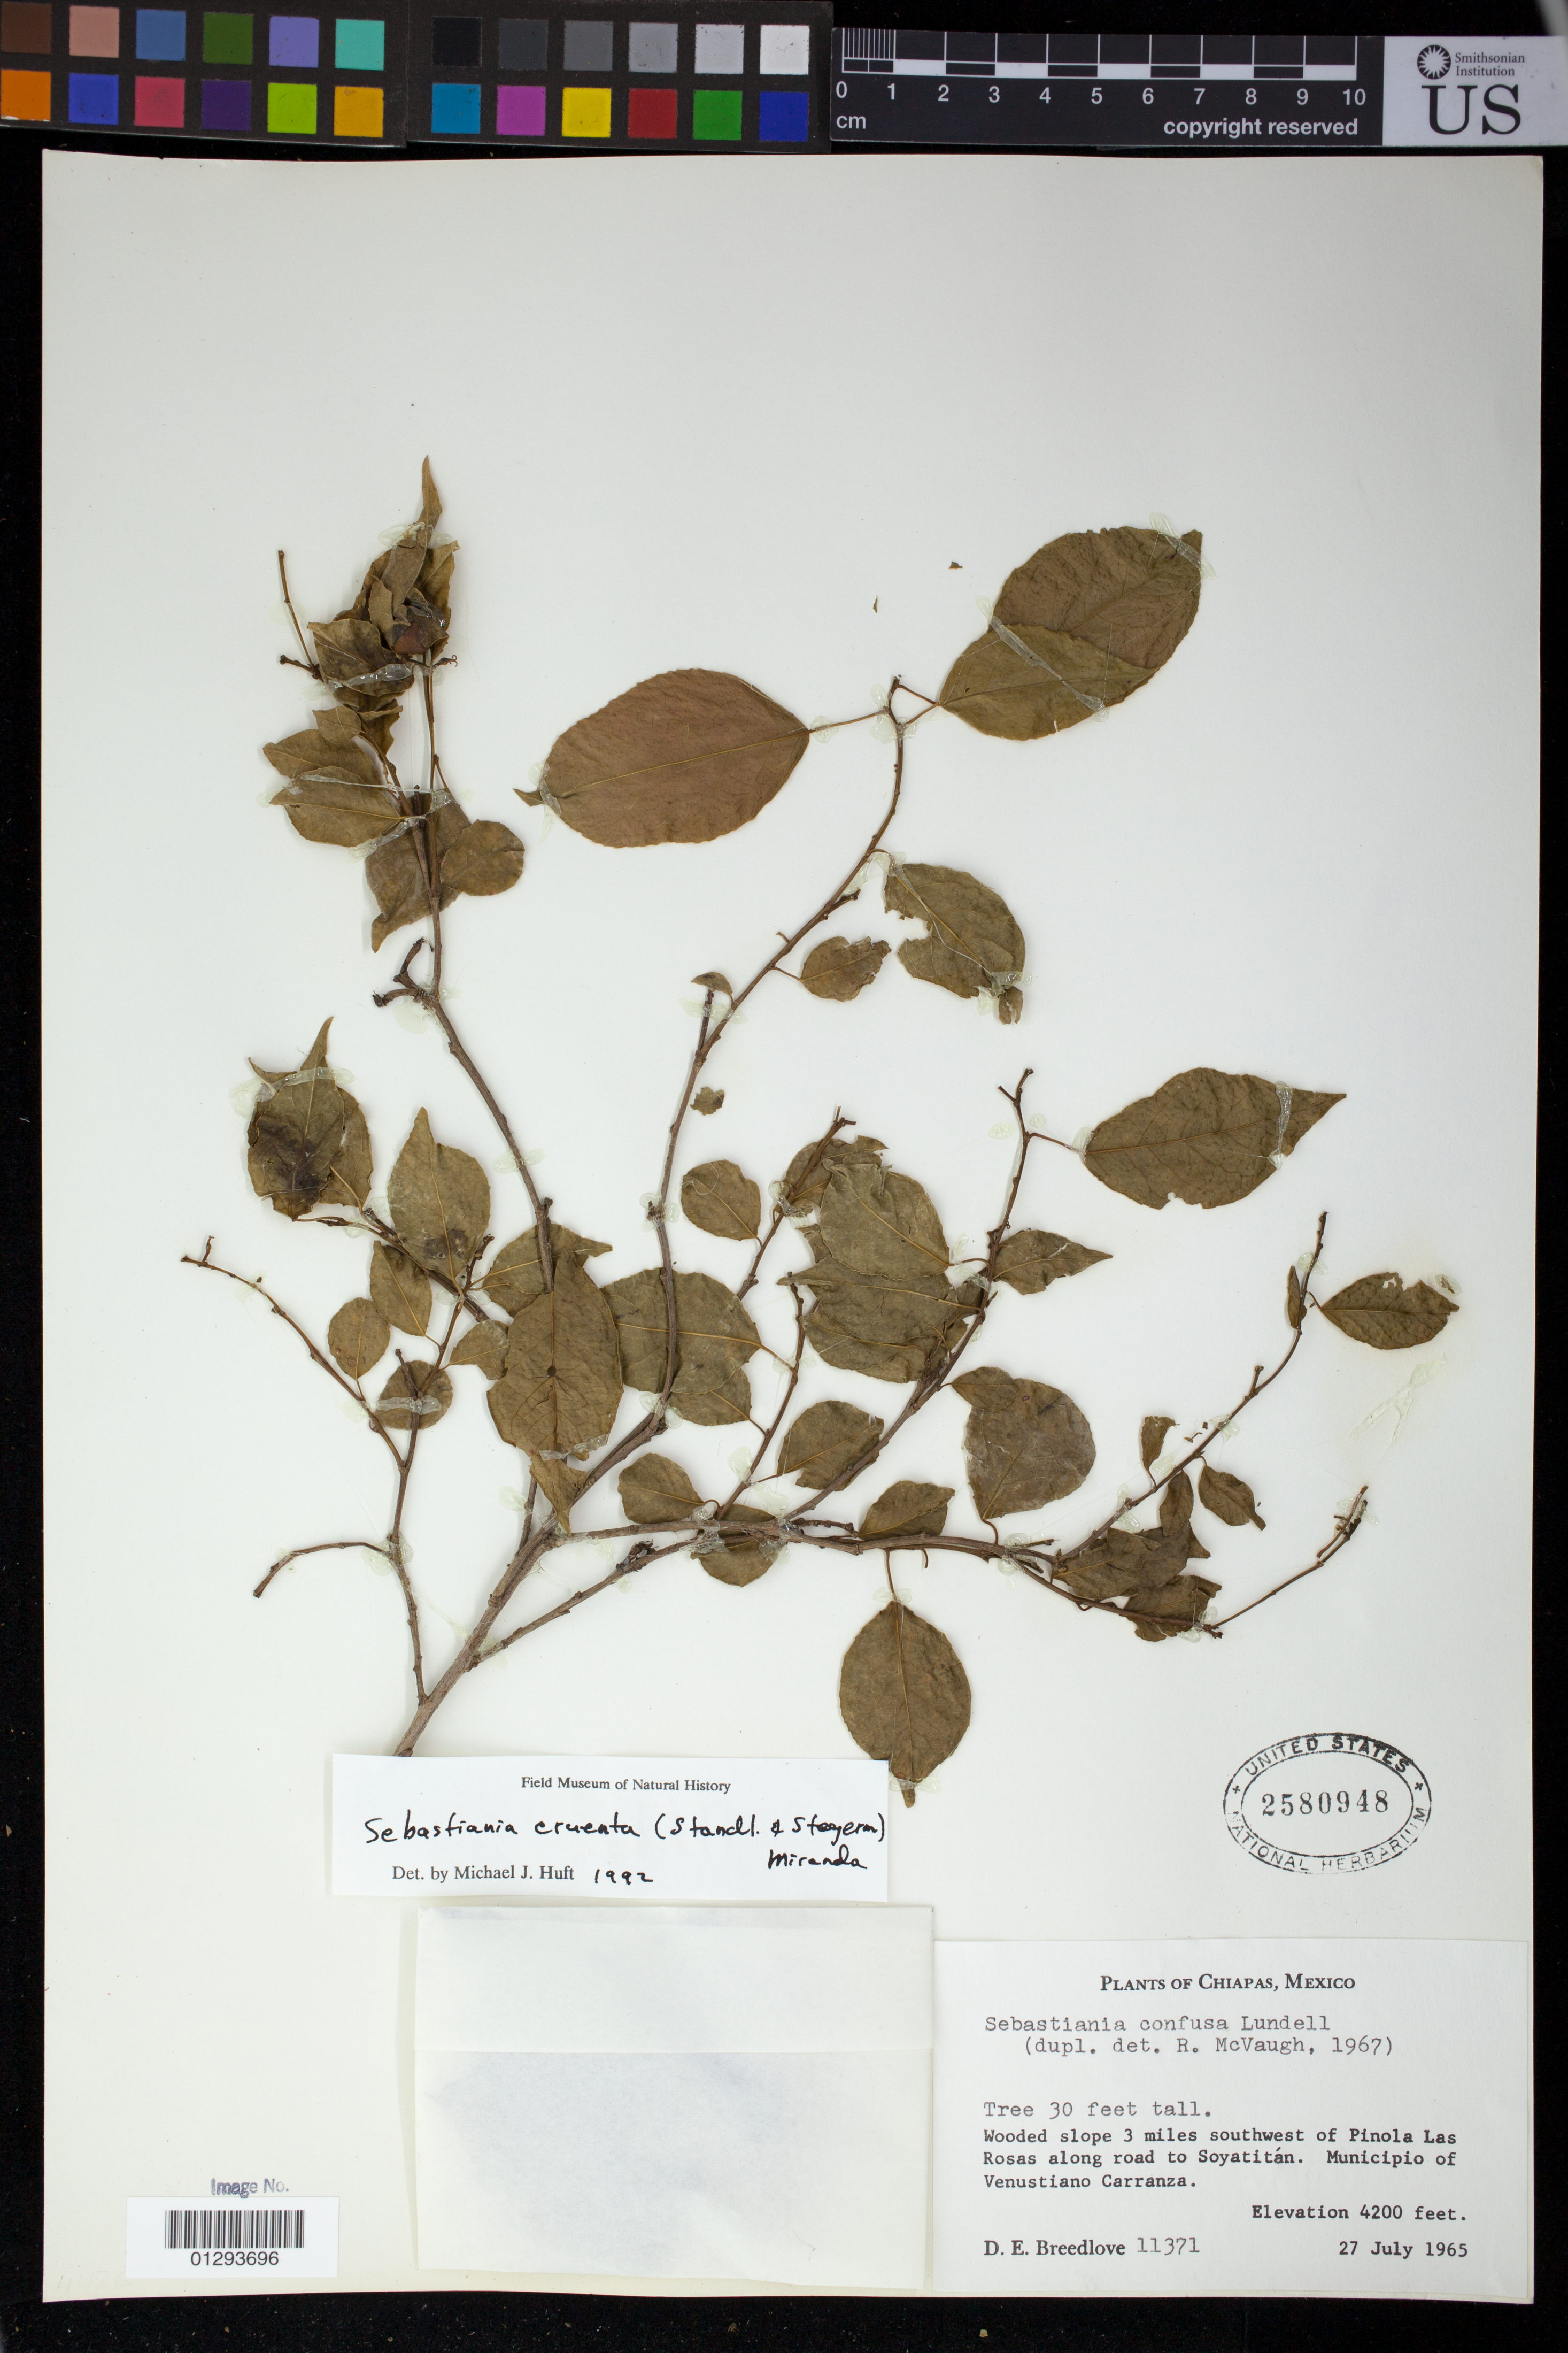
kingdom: Plantae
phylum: Tracheophyta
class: Magnoliopsida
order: Malpighiales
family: Euphorbiaceae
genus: Sebastiania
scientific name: Sebastiania cruenta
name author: (Standl. & Steyerm.) Miranda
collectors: D. E. Breedlove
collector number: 11371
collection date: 1965-07-27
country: Mexico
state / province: Chiapas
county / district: Venustiano Carranza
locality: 3 miles SW of Pinola Las Rosas along road to Soyatitan.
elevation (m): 1280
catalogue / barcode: US 2580948